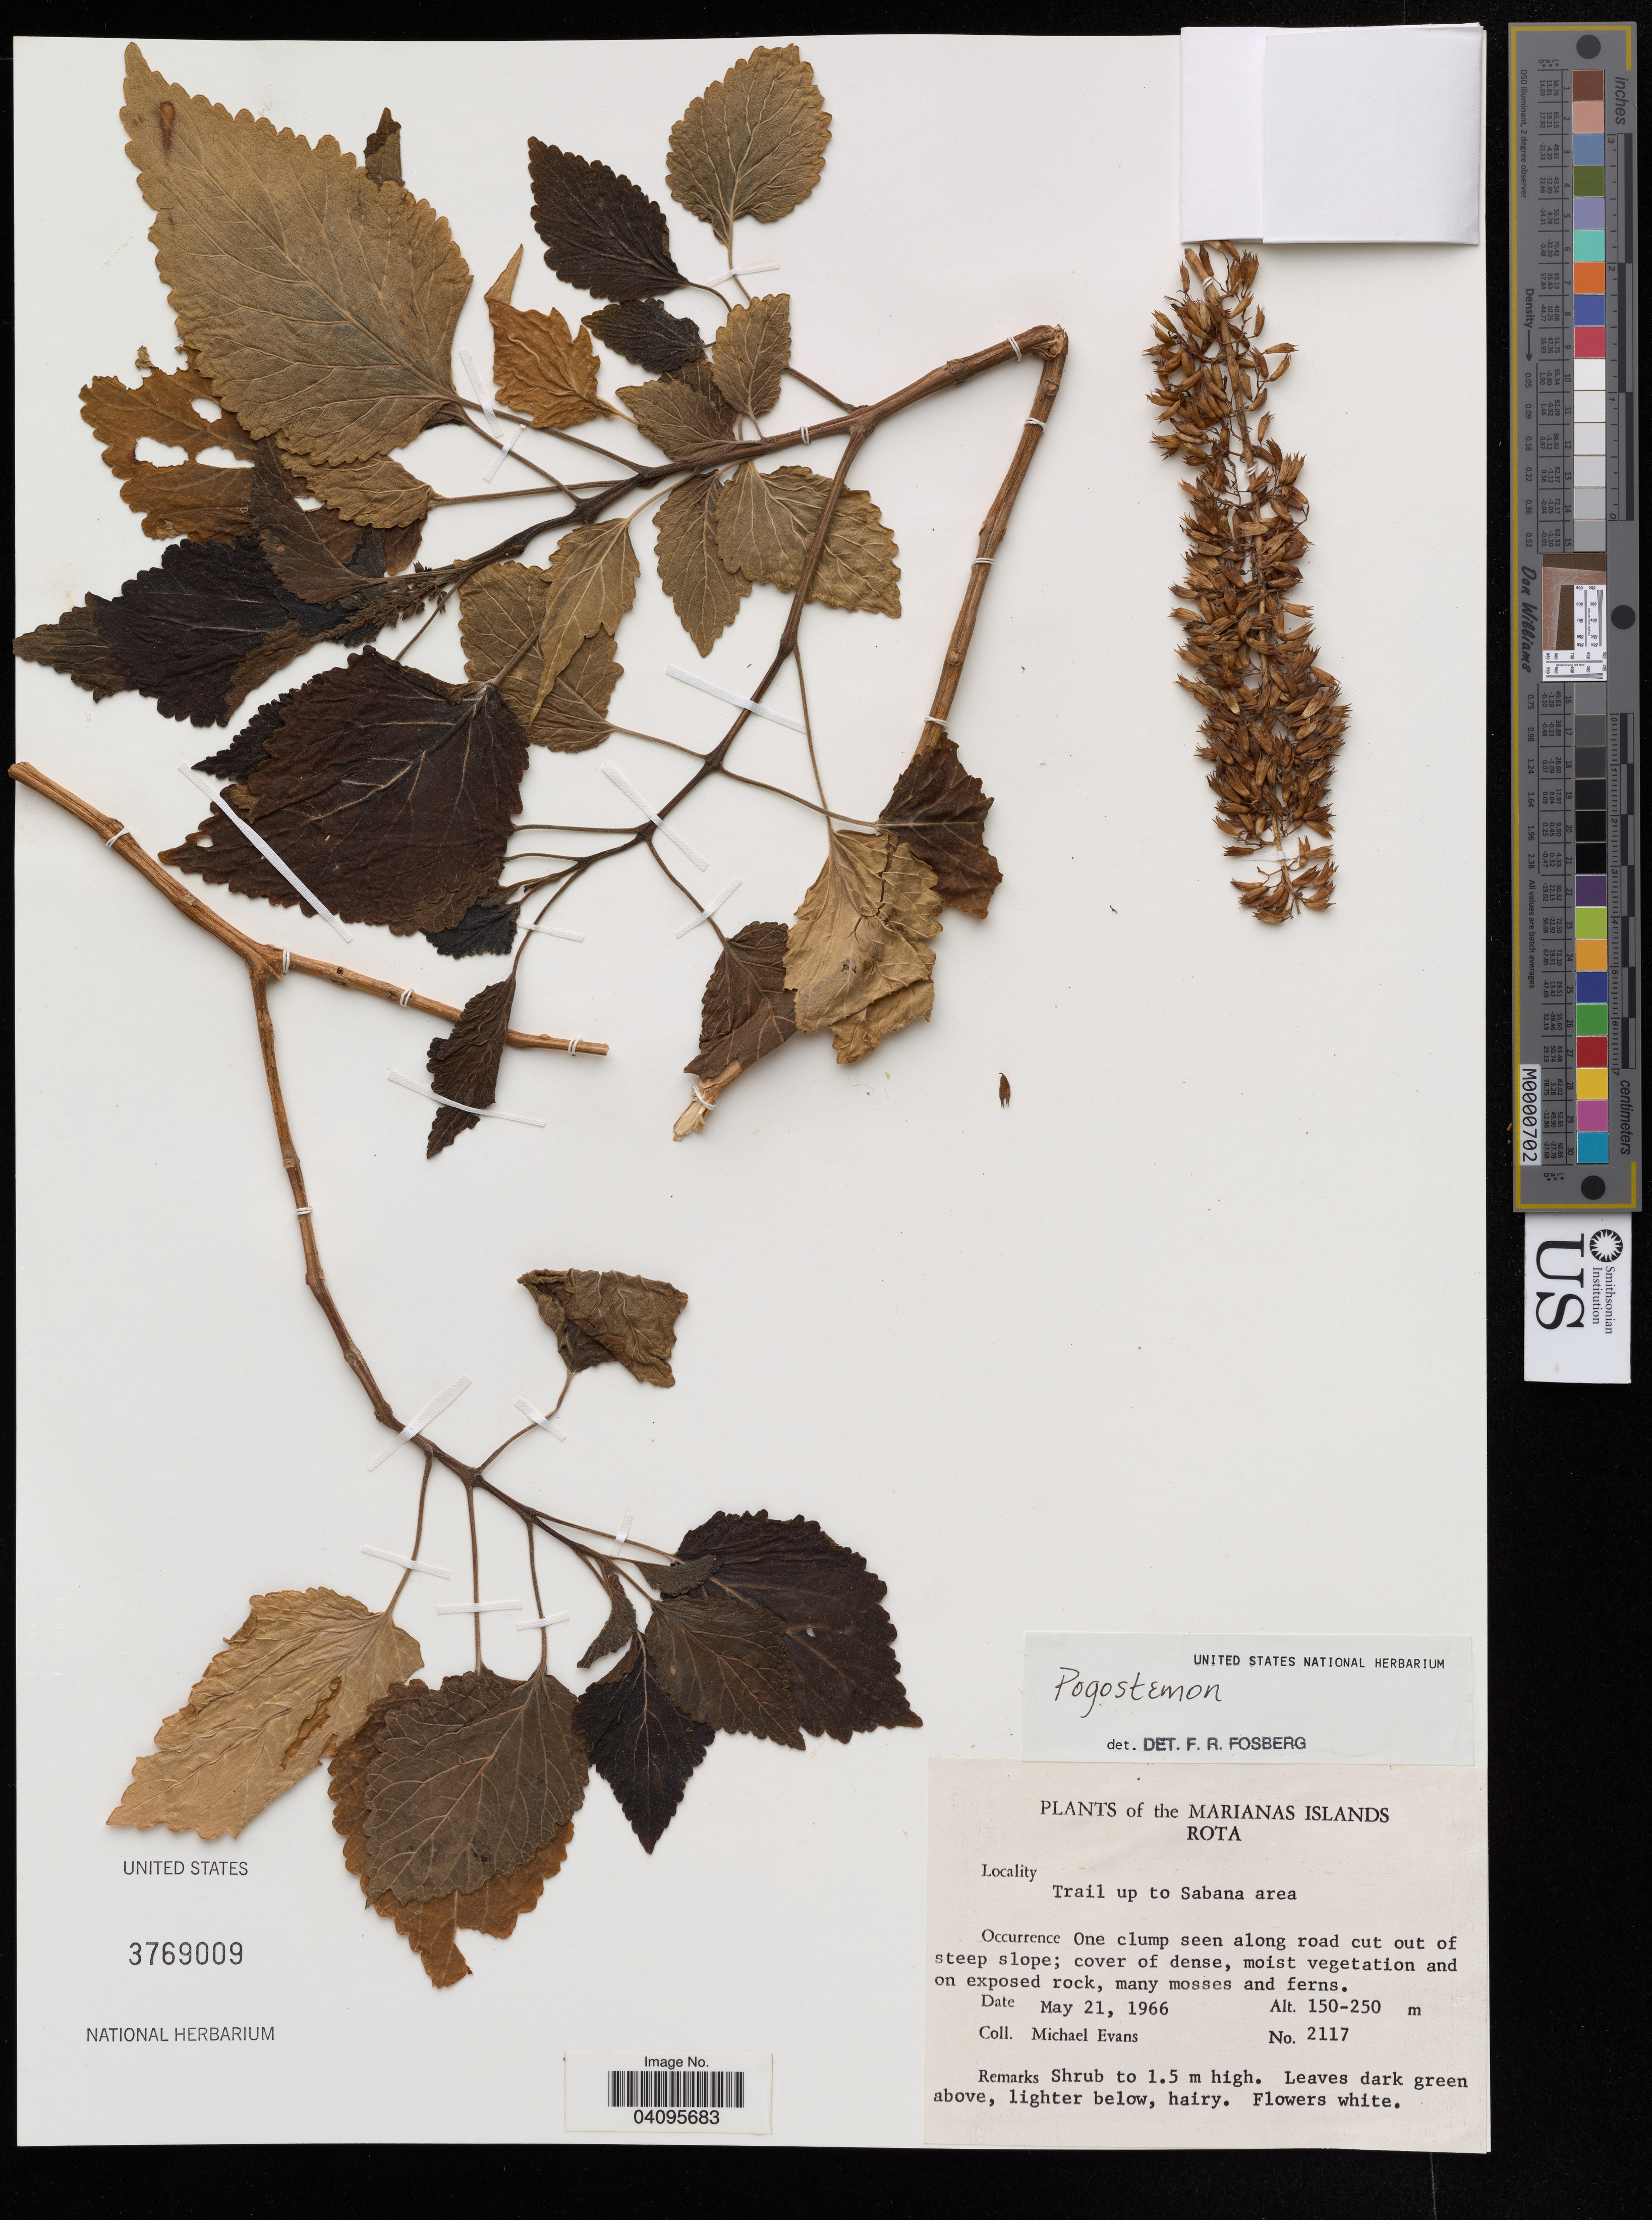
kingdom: Plantae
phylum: Tracheophyta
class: Magnoliopsida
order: Lamiales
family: Lamiaceae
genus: Pogostemon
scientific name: Pogostemon sp.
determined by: Fosberg, F. R.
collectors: M. Evans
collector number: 2117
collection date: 1966-05-21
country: Northern Mariana Islands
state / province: Rota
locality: Trail up to Sabana region.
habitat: Dense, moist vegetation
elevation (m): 150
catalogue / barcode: US 3769009